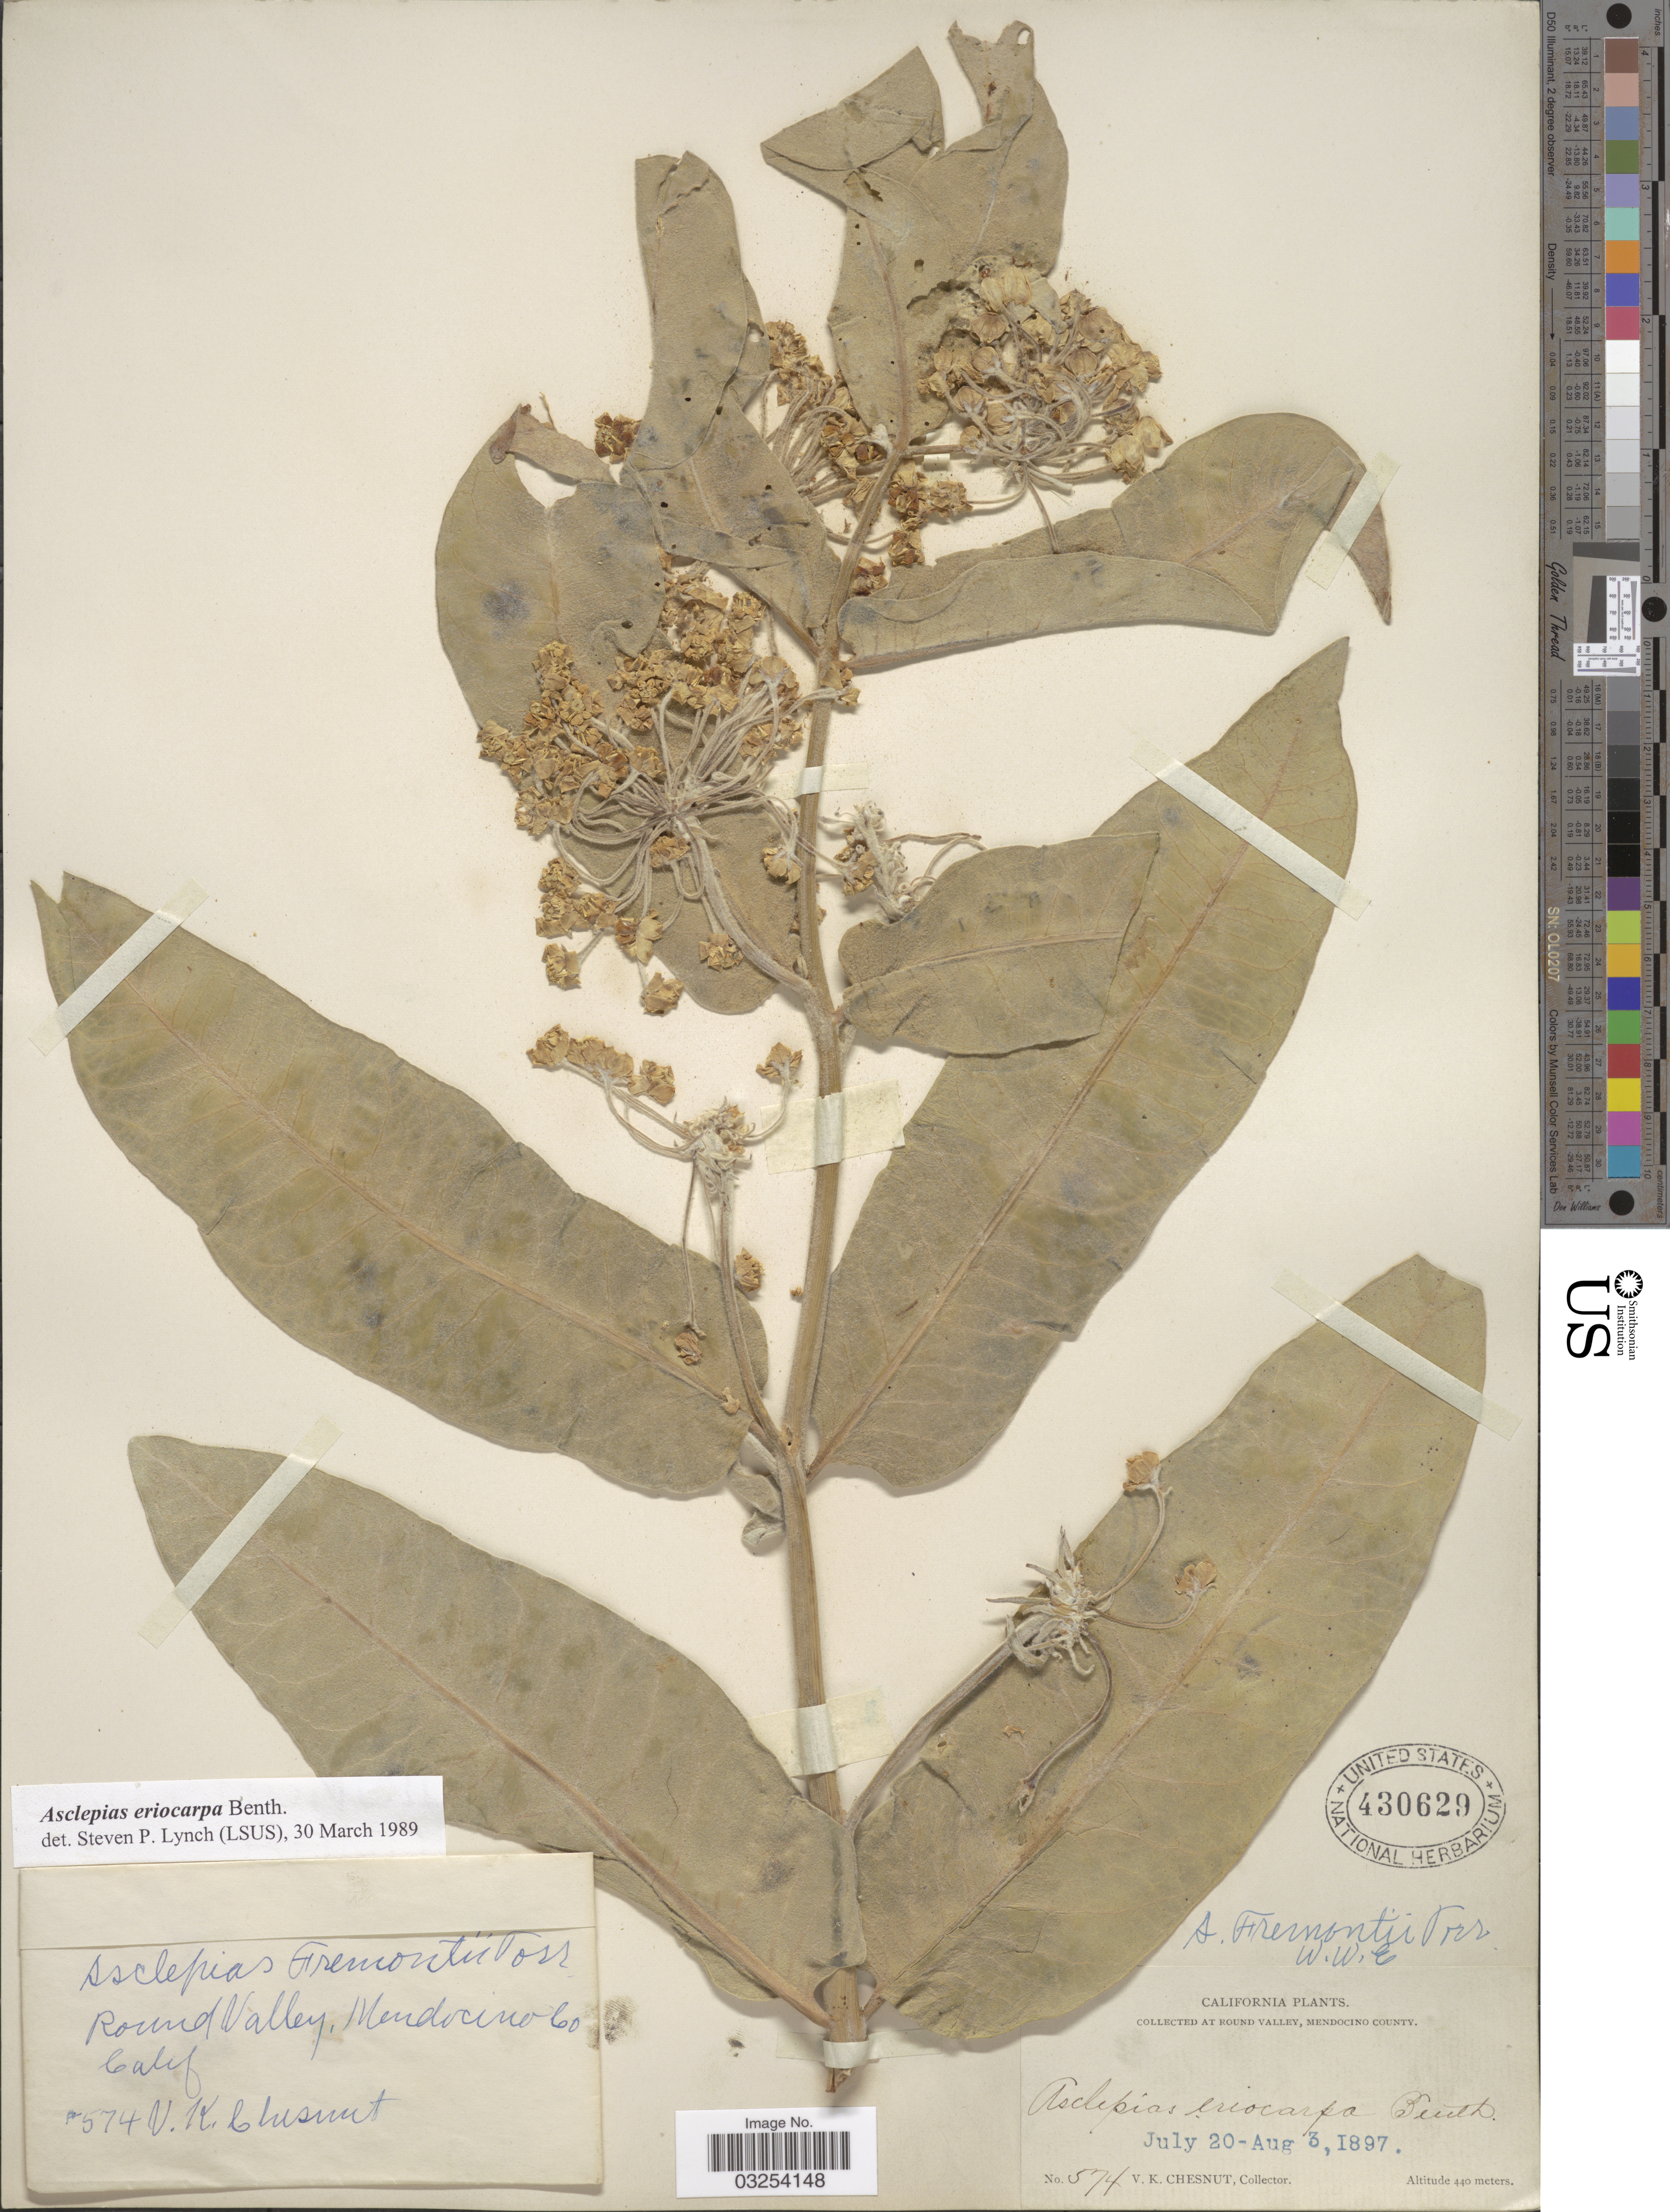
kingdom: Plantae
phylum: Tracheophyta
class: Magnoliopsida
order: Gentianales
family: Apocynaceae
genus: Asclepias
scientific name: Asclepias eriocarpa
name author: Benth.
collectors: V. Chesnut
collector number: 574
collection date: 1897-07-20/1897-08-03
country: United States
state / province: California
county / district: Mendocino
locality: At Round Valley, Mendocino County.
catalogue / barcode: US 430629